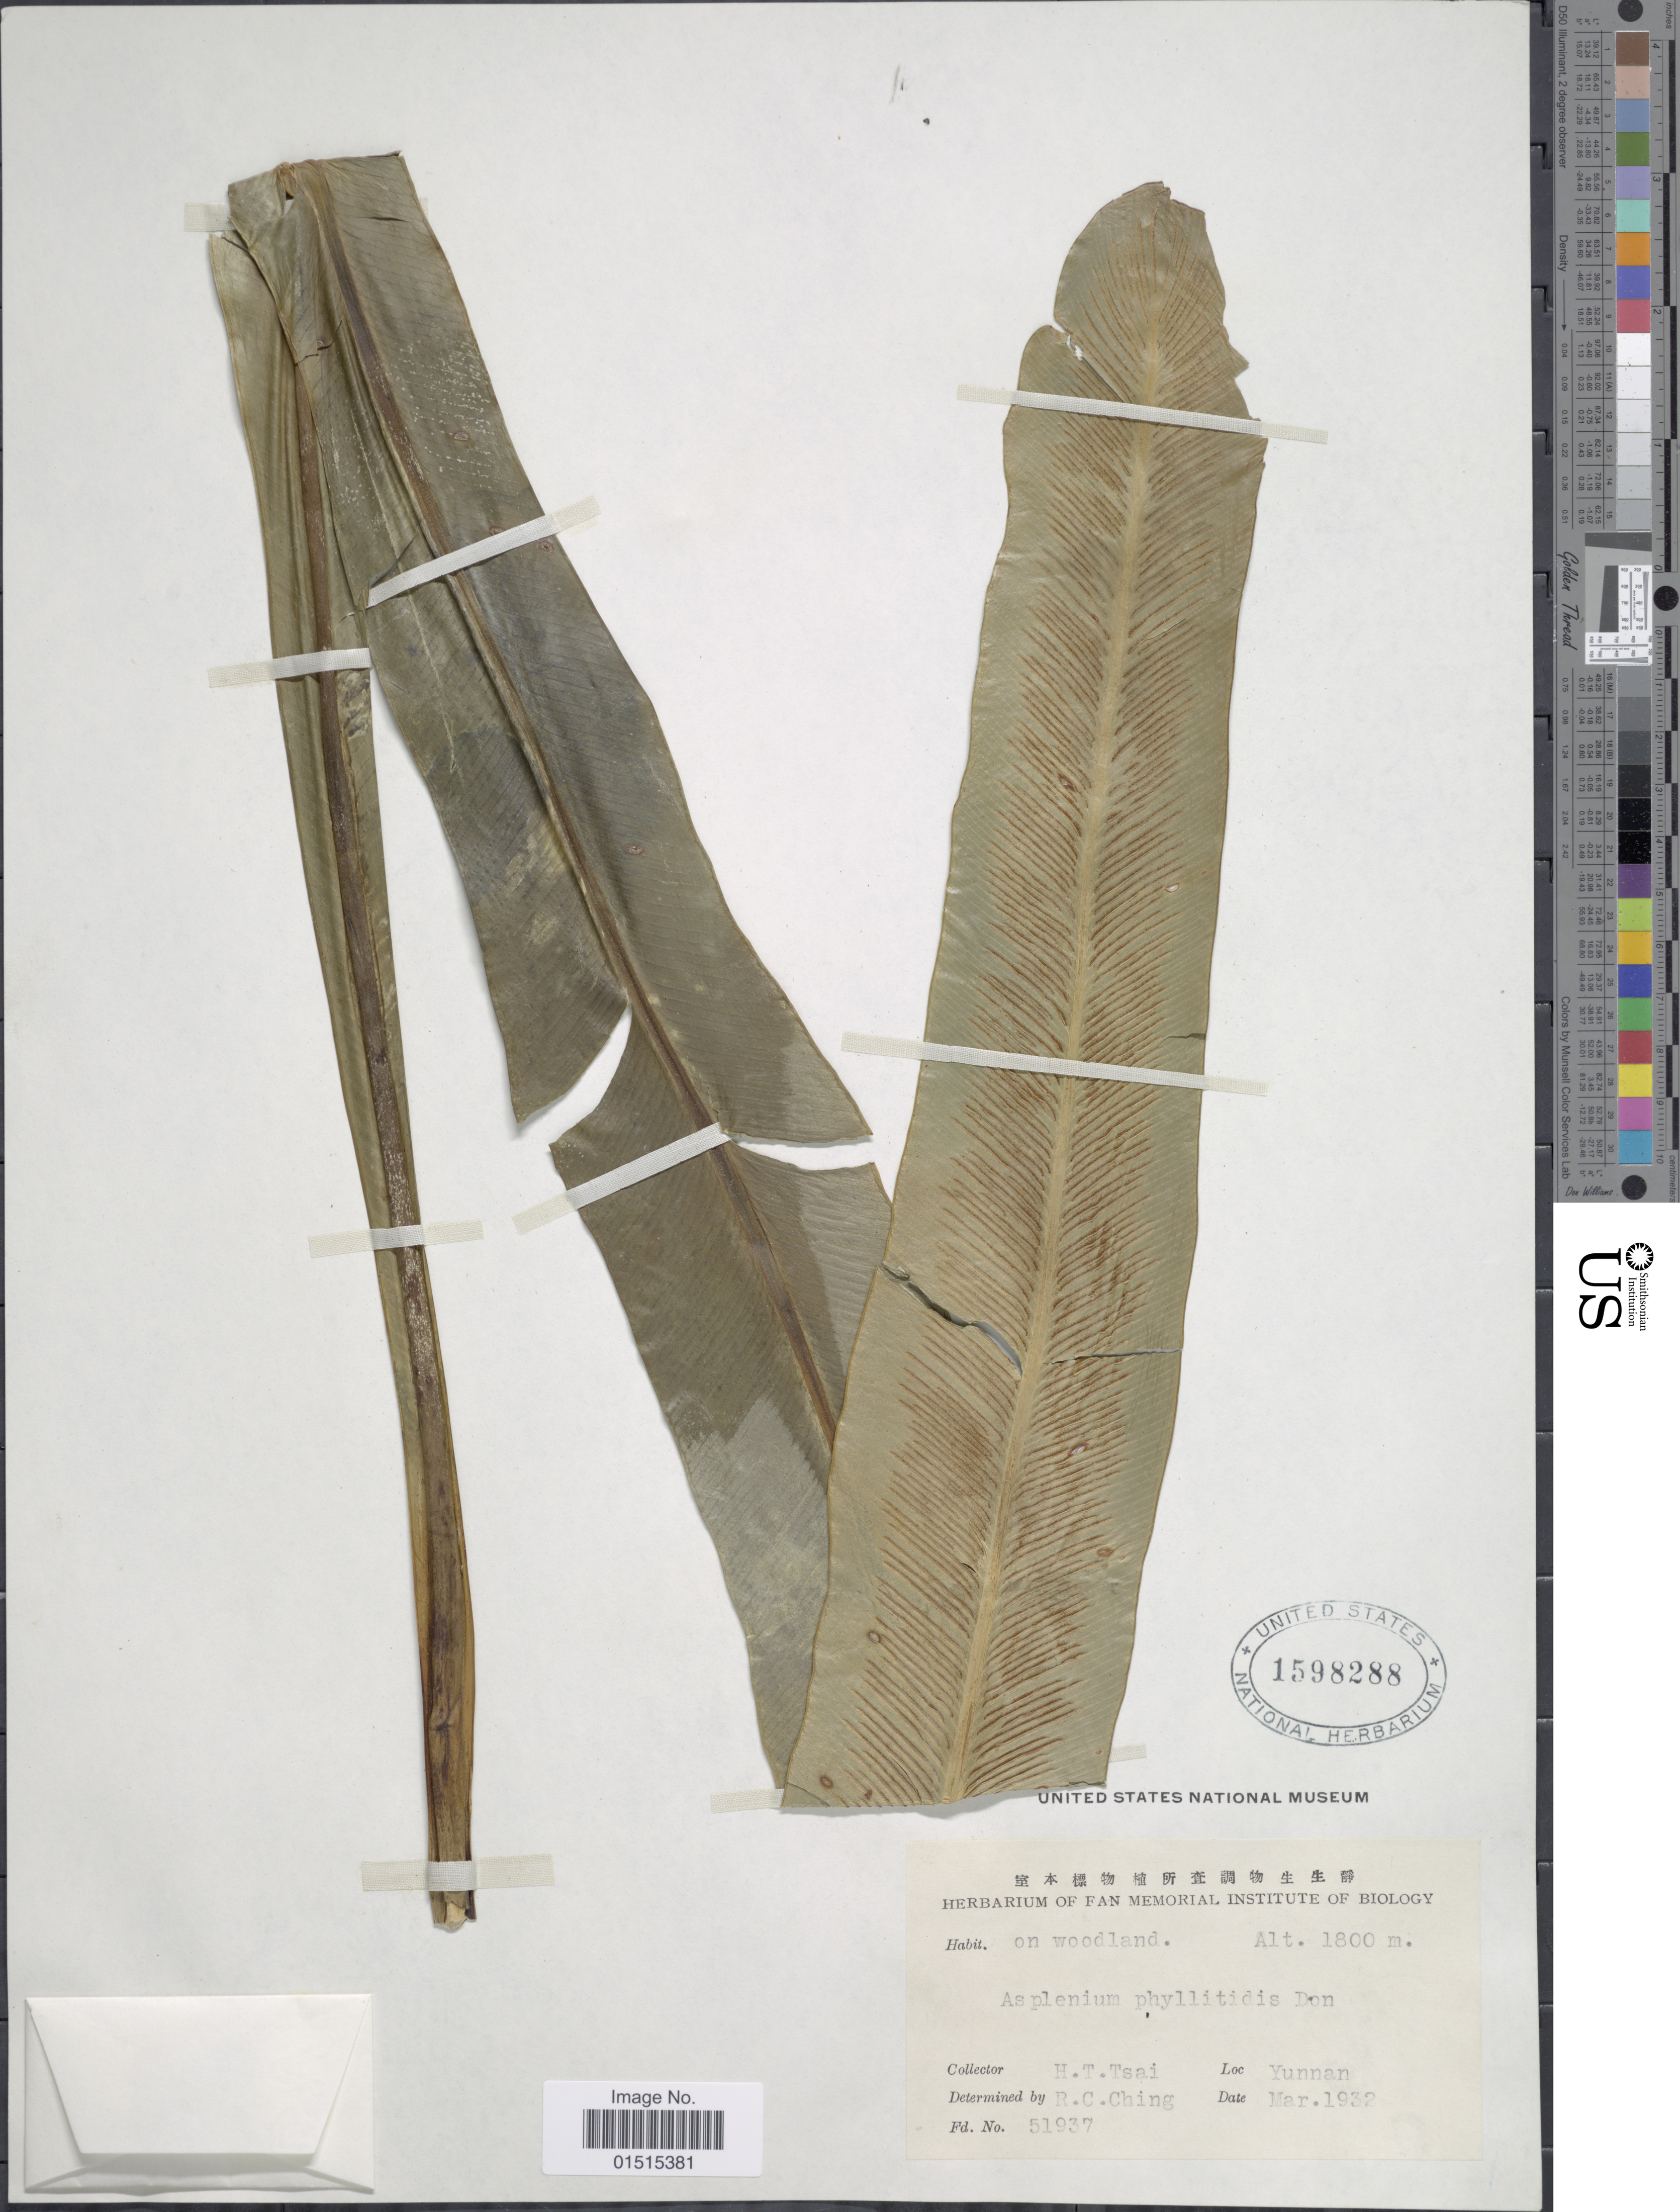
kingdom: Plantae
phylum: Tracheophyta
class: Polypodiopsida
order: Polypodiales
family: Aspleniaceae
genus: Asplenium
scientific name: Asplenium phyllitidis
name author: D. Don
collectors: H. Tsai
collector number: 51937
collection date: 1932-03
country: China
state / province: Yunnan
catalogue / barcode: US 1598288